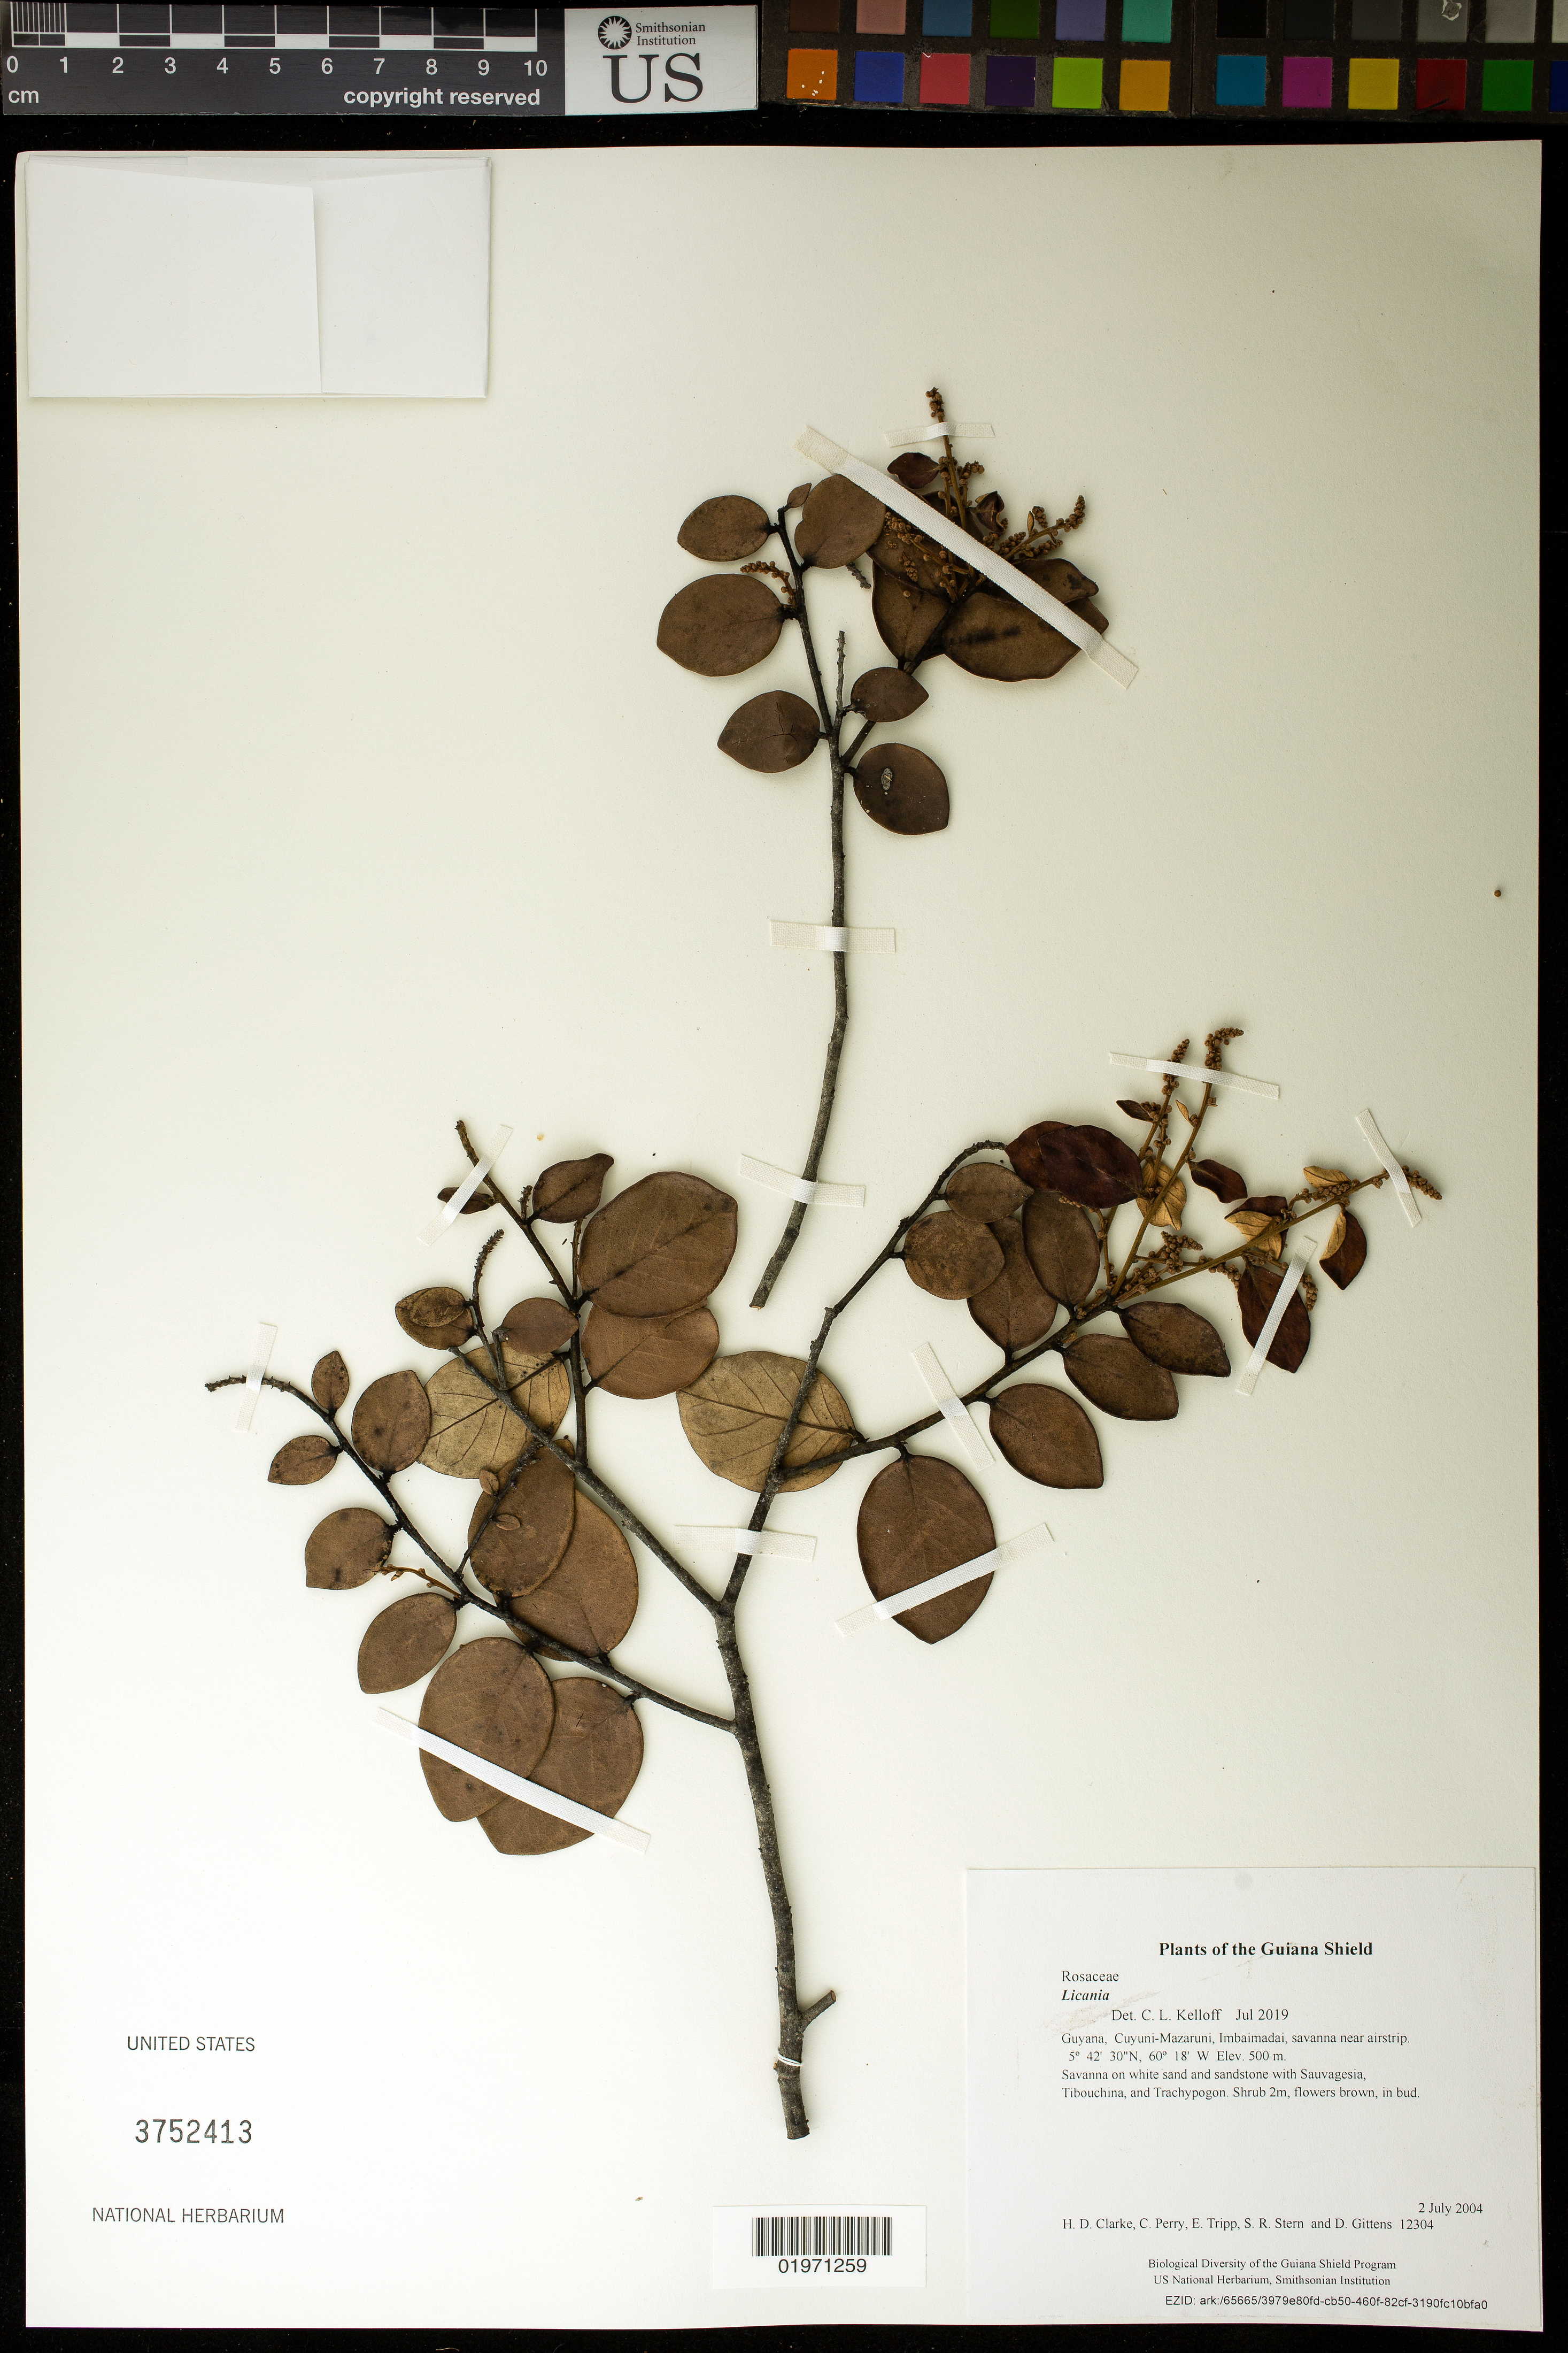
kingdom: Plantae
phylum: Tracheophyta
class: Magnoliopsida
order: Malpighiales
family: Chrysobalanaceae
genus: Licania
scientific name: Licania sp.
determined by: Kelloff, C. L.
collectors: H. D. Clarke, C. Perry, E. Tripp, S. R. Stern & D. Gittens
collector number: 12304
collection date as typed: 2 July 2004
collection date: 2004-07-02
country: Guyana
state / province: Cuyuni-Mazaruni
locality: Imbaimadai, savanna near airstrip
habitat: Savanna on white sand and sandstone with Sauvagesia, Tibouchina, and Trachypogon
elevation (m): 500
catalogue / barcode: US 3752413